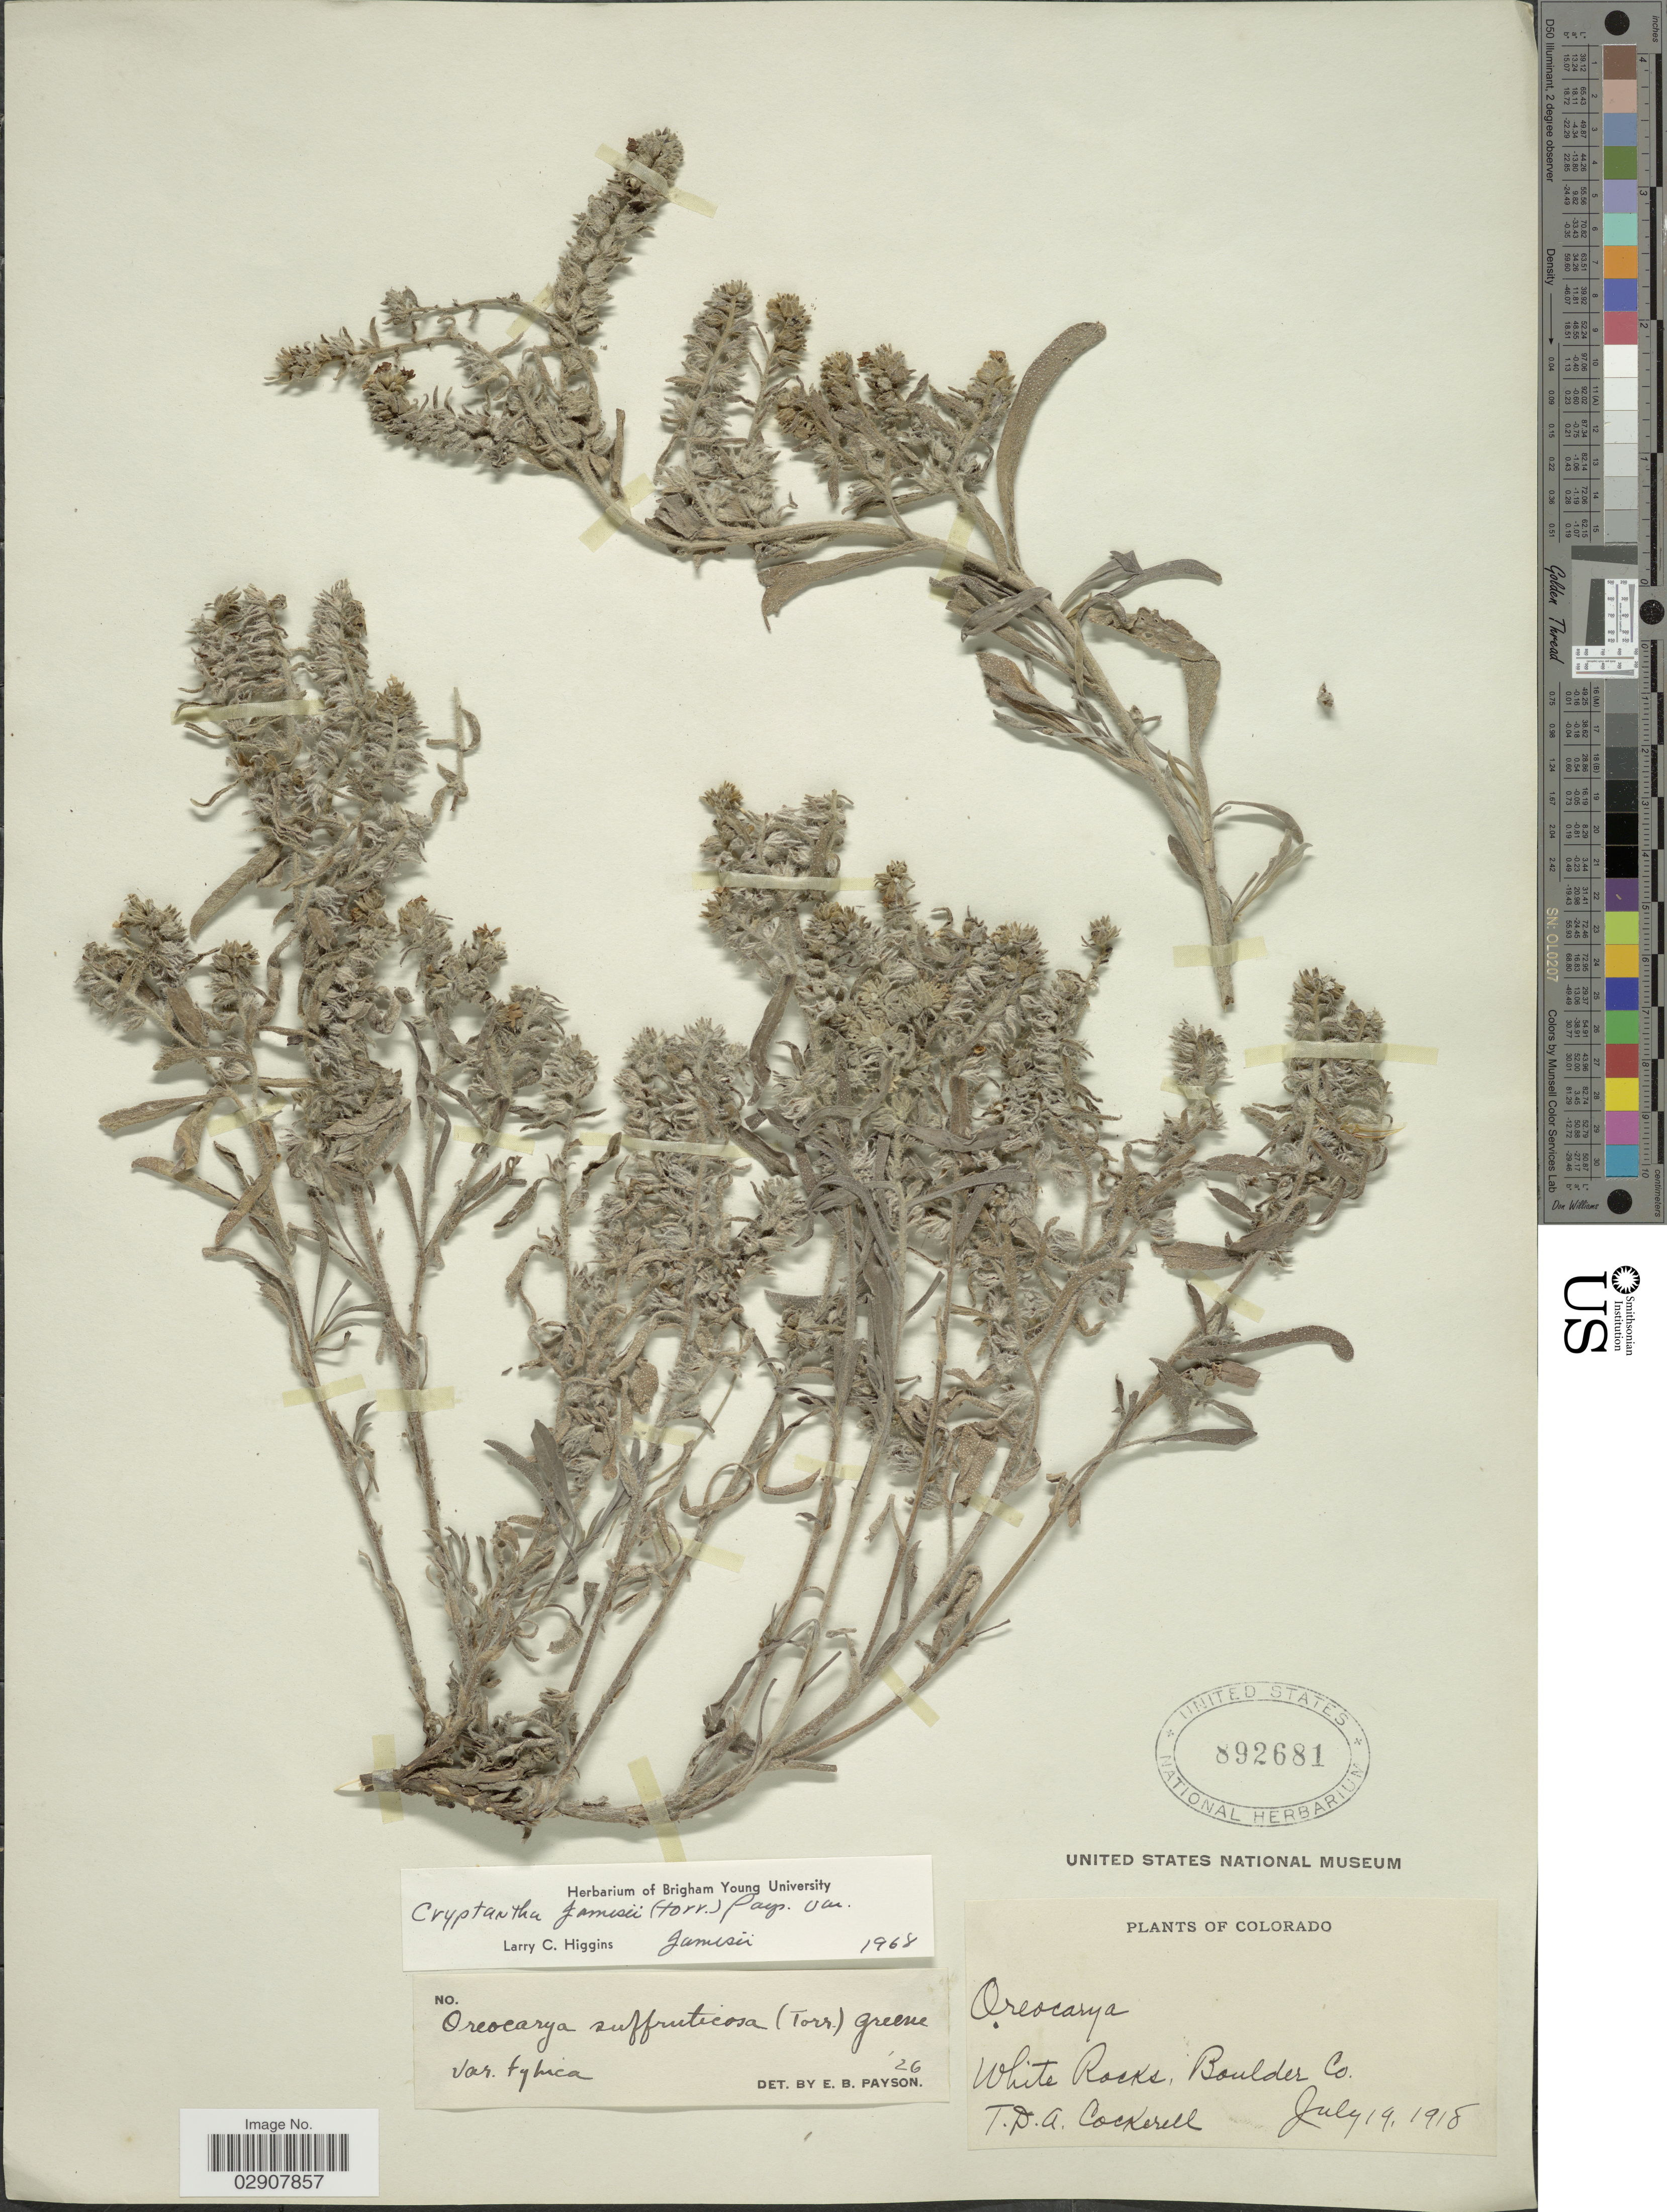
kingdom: Plantae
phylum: Tracheophyta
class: Magnoliopsida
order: Boraginales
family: Boraginaceae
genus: Cryptantha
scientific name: Cryptantha jamesii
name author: (Torr.) Payson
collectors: T. Cockerell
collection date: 1918-07-19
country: United States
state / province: Colorado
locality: White rocks, Boulder Co. Colorado.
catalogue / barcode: US 892681